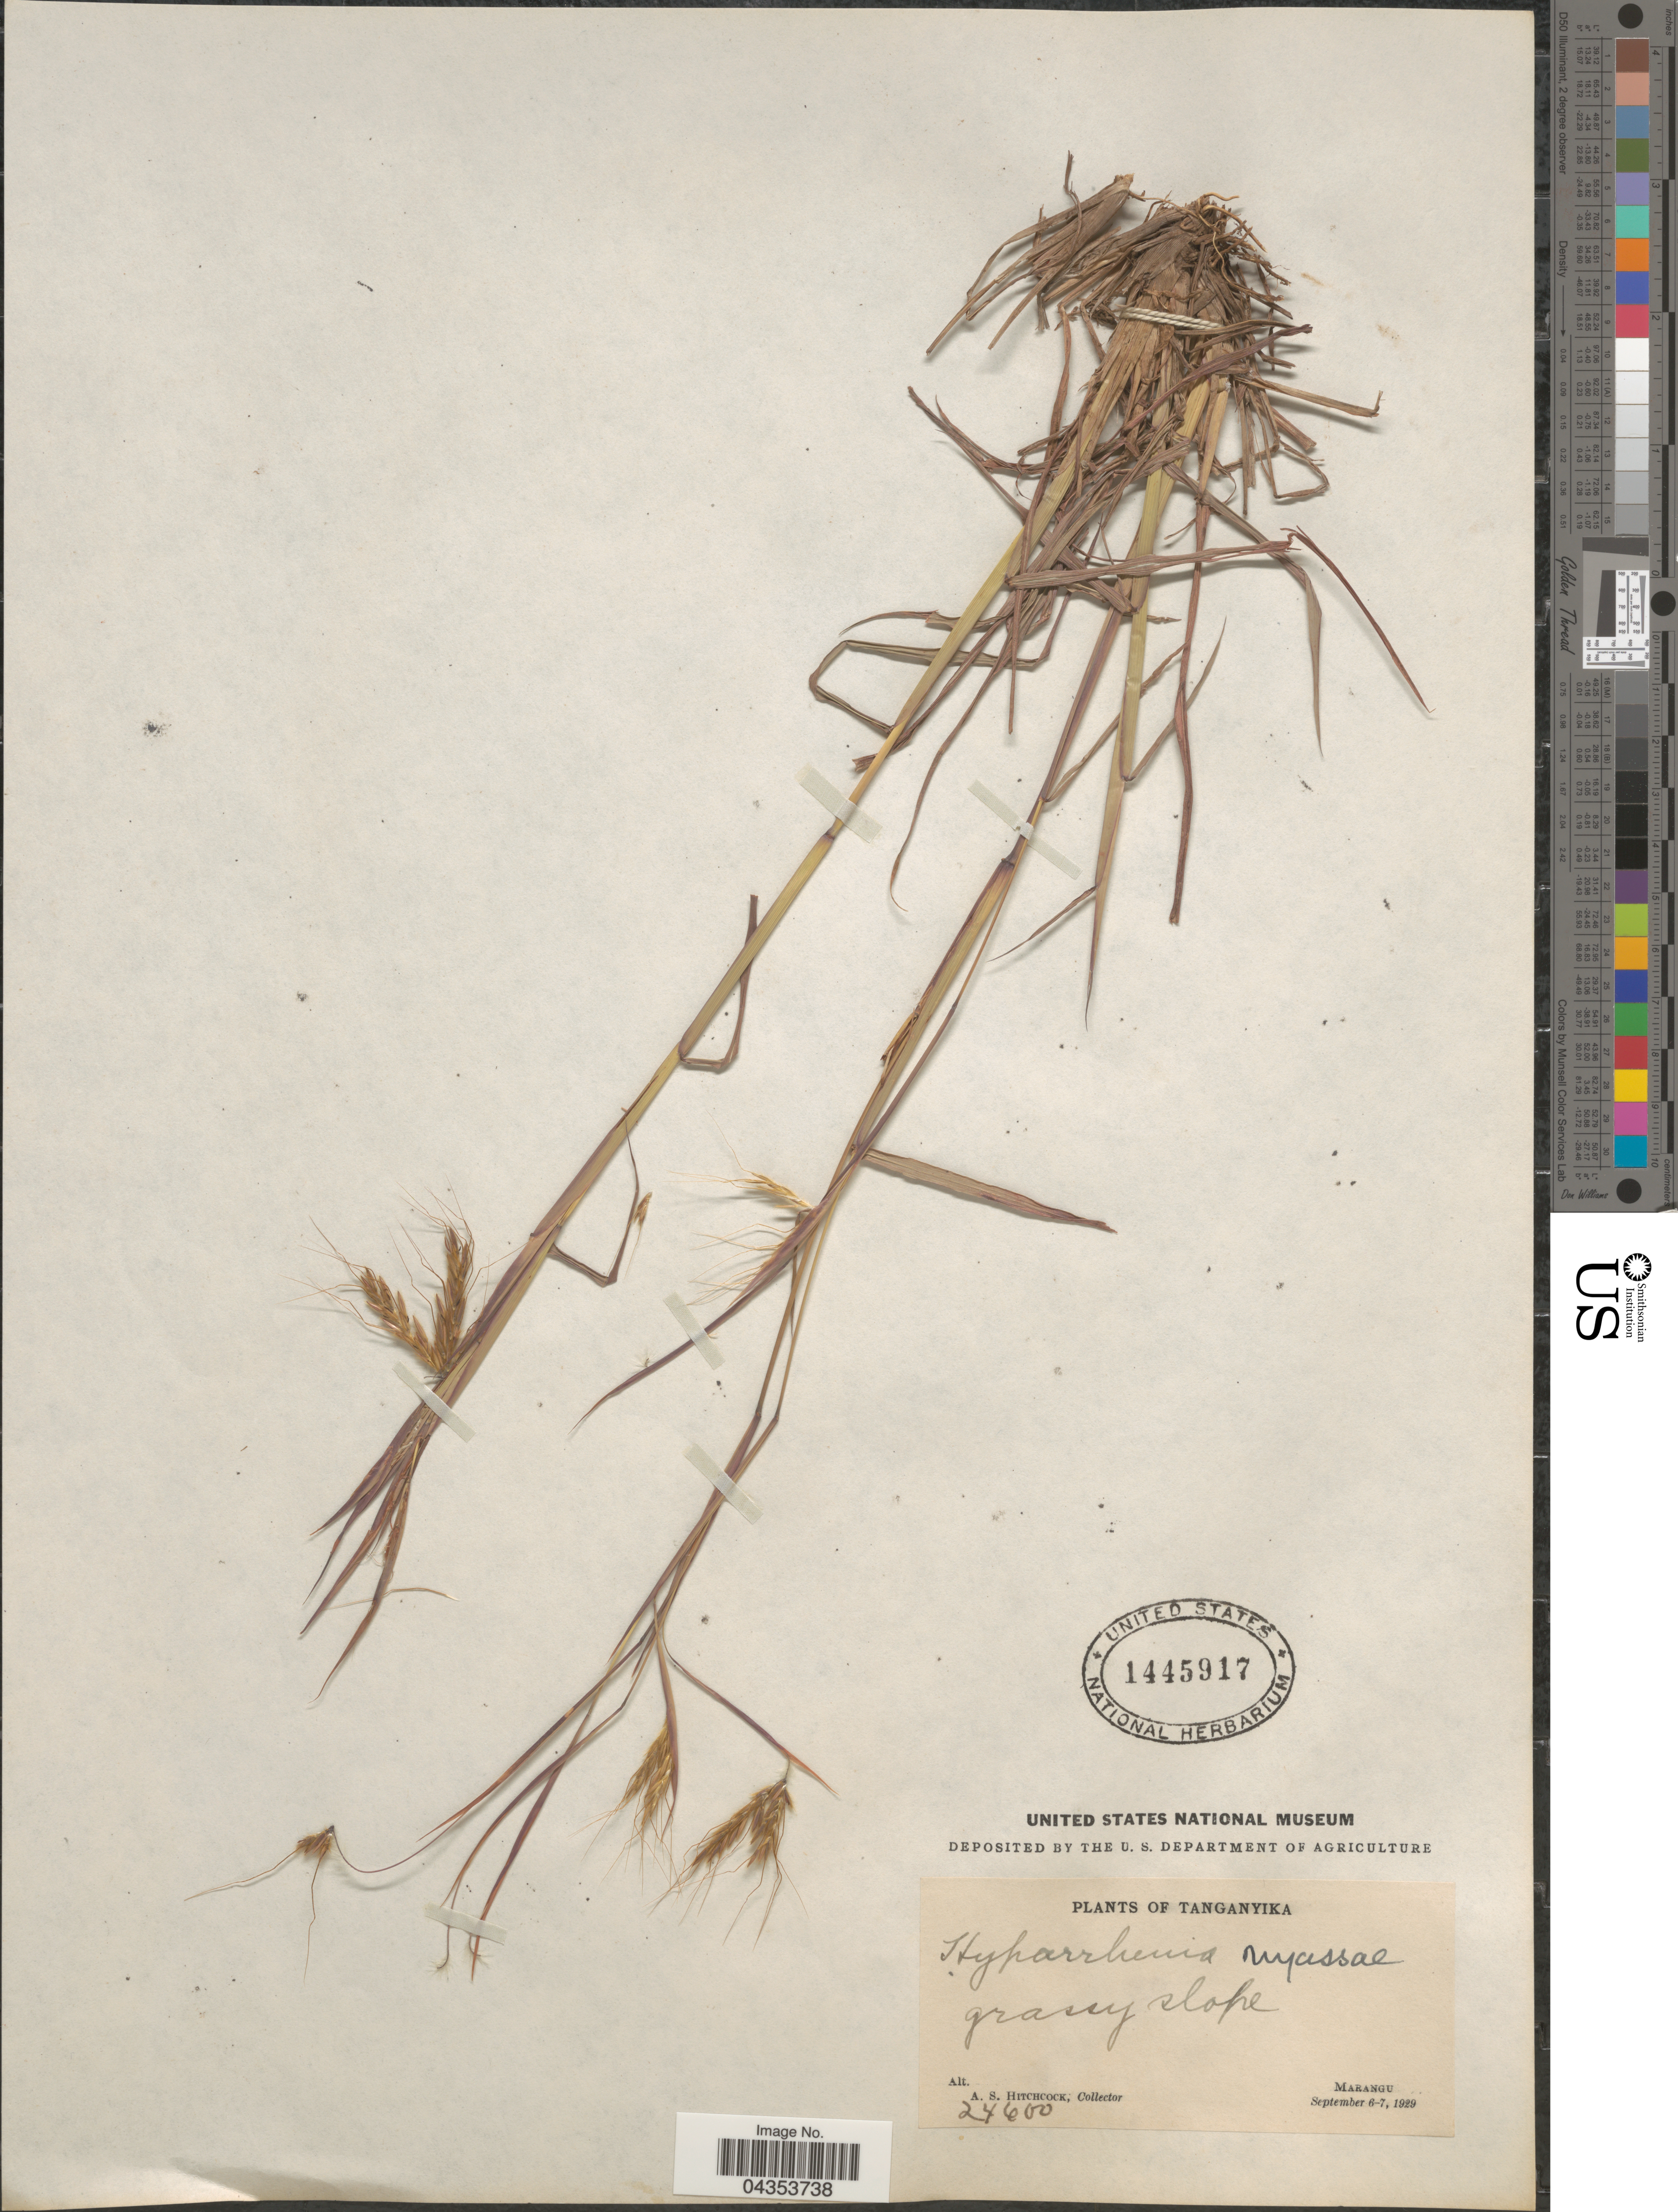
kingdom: Plantae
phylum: Tracheophyta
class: Liliopsida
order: Poales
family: Poaceae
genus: Hyparrhenia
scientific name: Hyparrhenia nyassae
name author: (Rendle) Stapf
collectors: A. S. Hitchcock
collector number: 24600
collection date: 1929-09-06/1929-09-07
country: Tanzania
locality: Tanganyika. Marangu.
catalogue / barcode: US 1445917